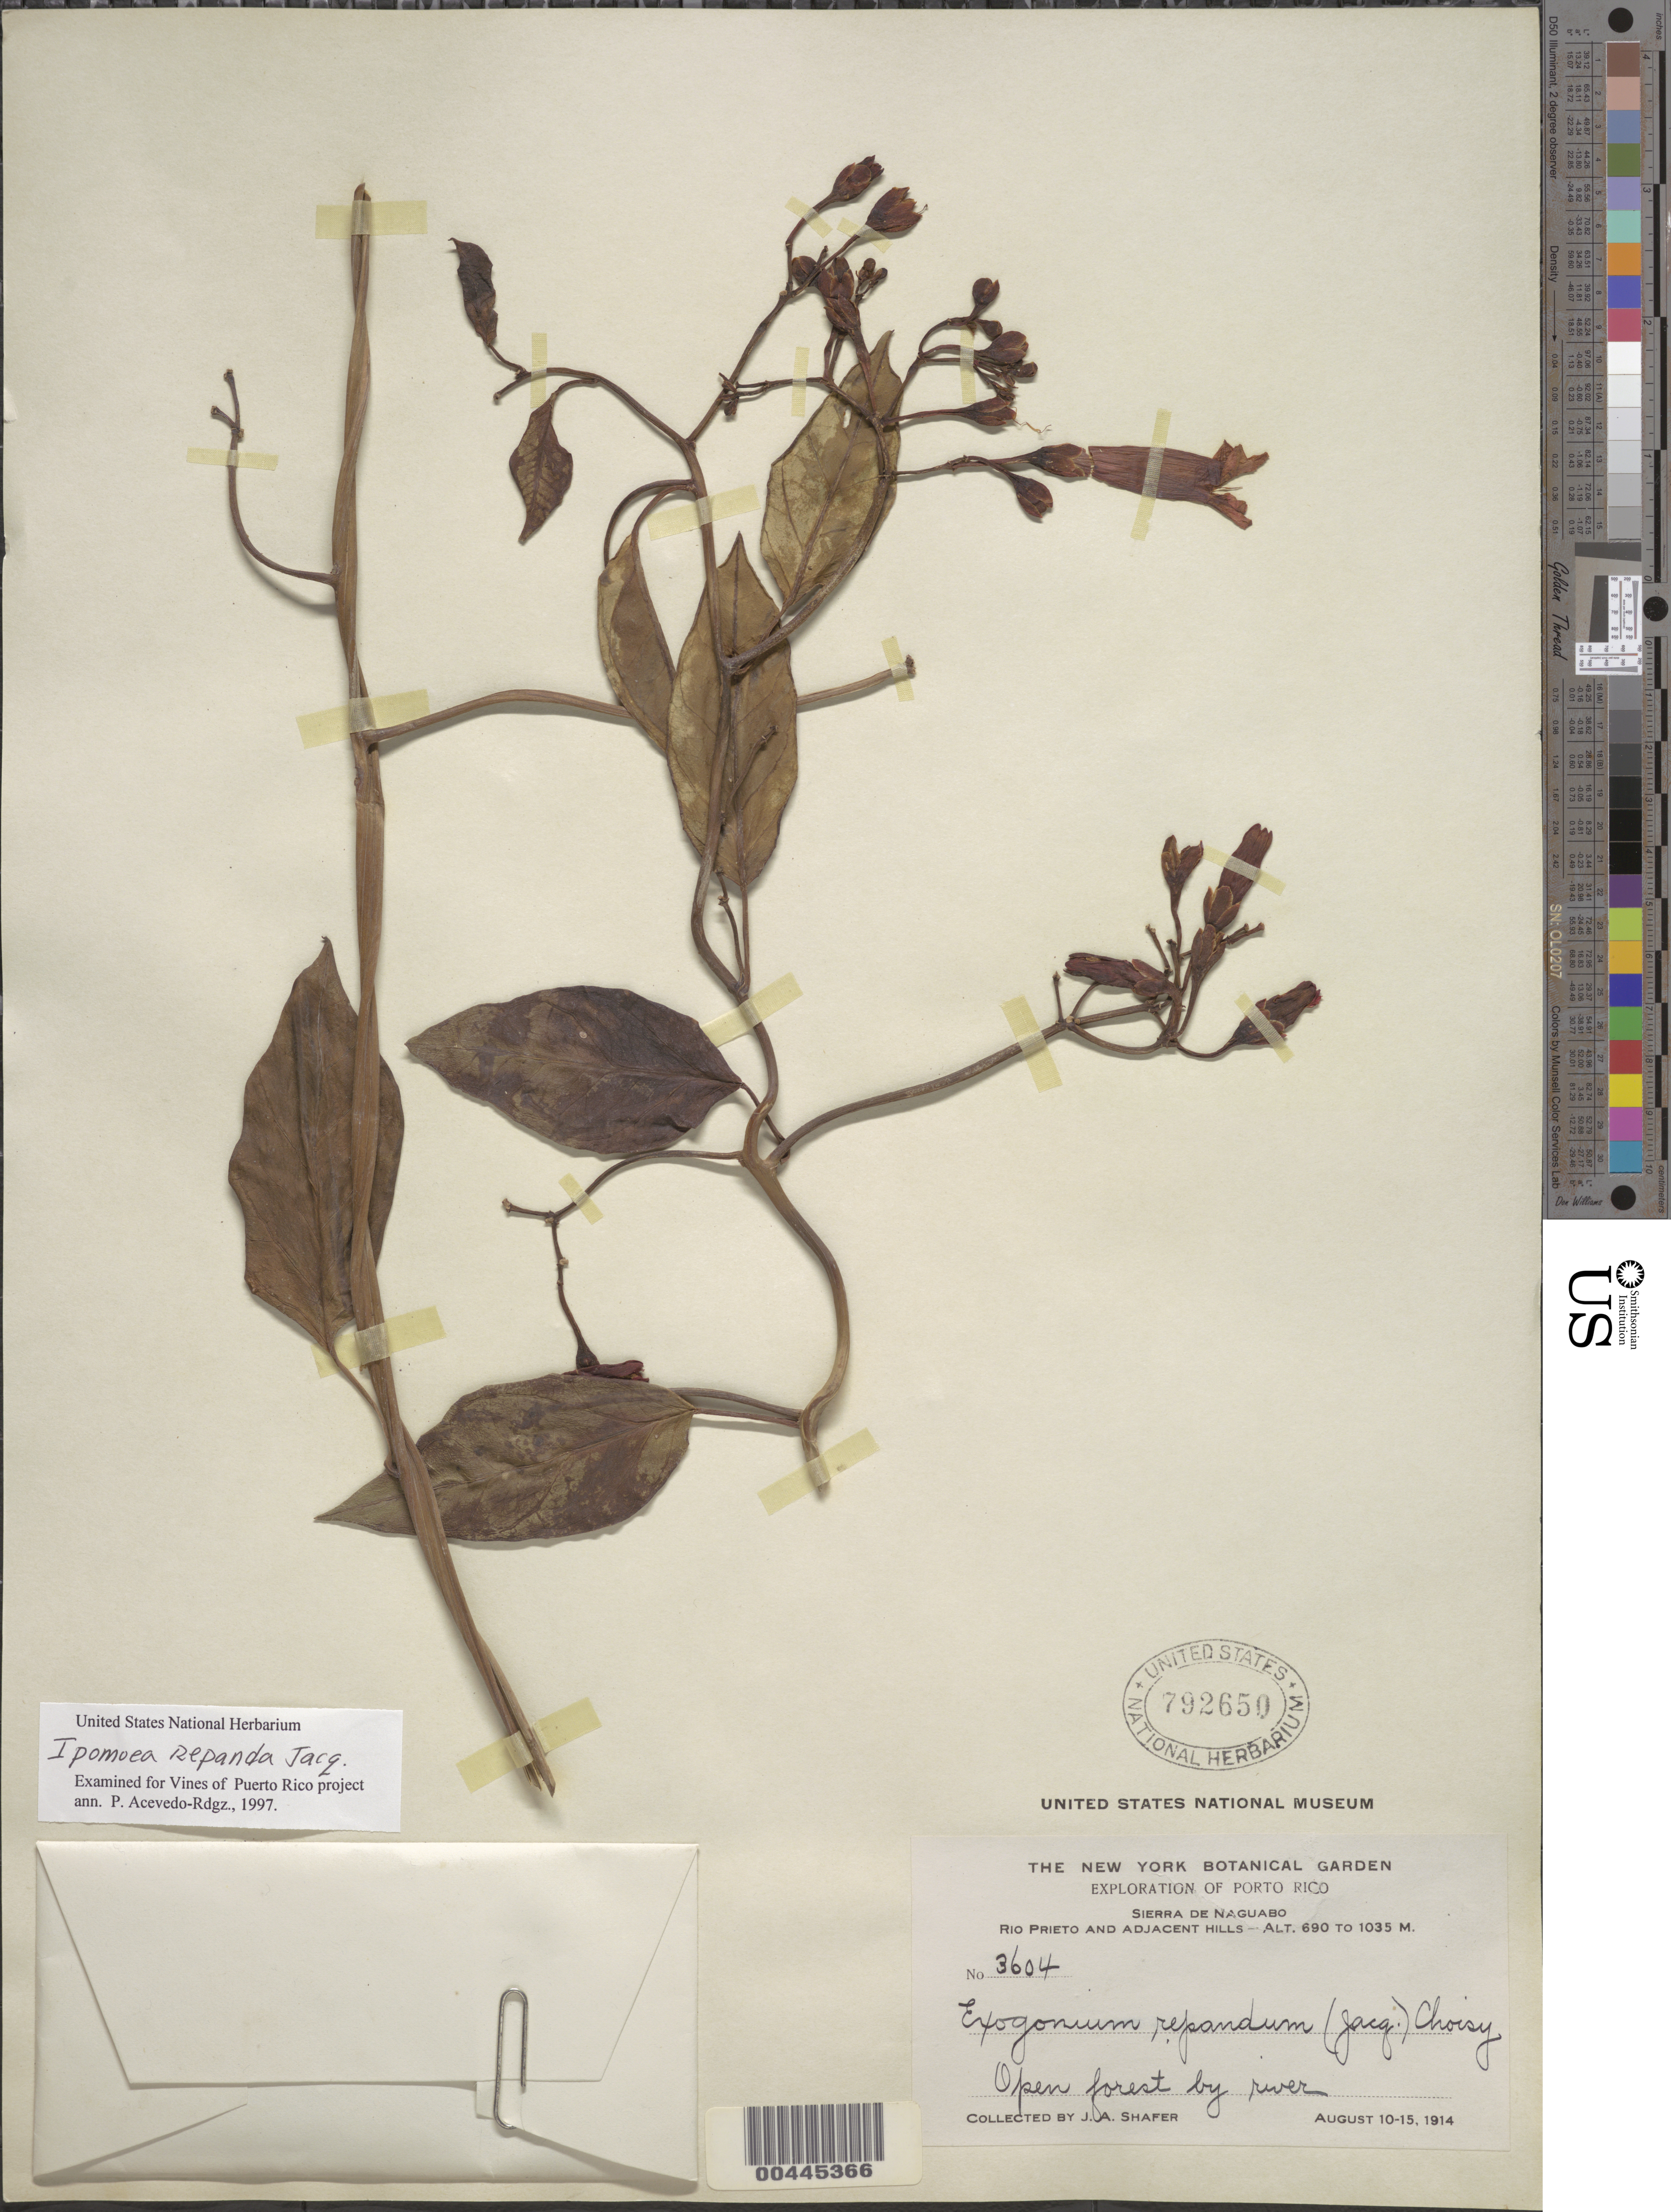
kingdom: Plantae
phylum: Tracheophyta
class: Magnoliopsida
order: Solanales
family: Convolvulaceae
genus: Ipomoea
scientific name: Ipomoea repanda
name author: Jacq.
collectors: J. A. Shafer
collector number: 3604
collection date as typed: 10 Aug 1914 to 15 Aug 1914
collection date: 1914-08-10/1914-08-15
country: Puerto Rico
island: Greater Antilles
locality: Sierra de Naguabo, Rio Prieto and adjacent hills. Open forest by river.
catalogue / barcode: US 792650